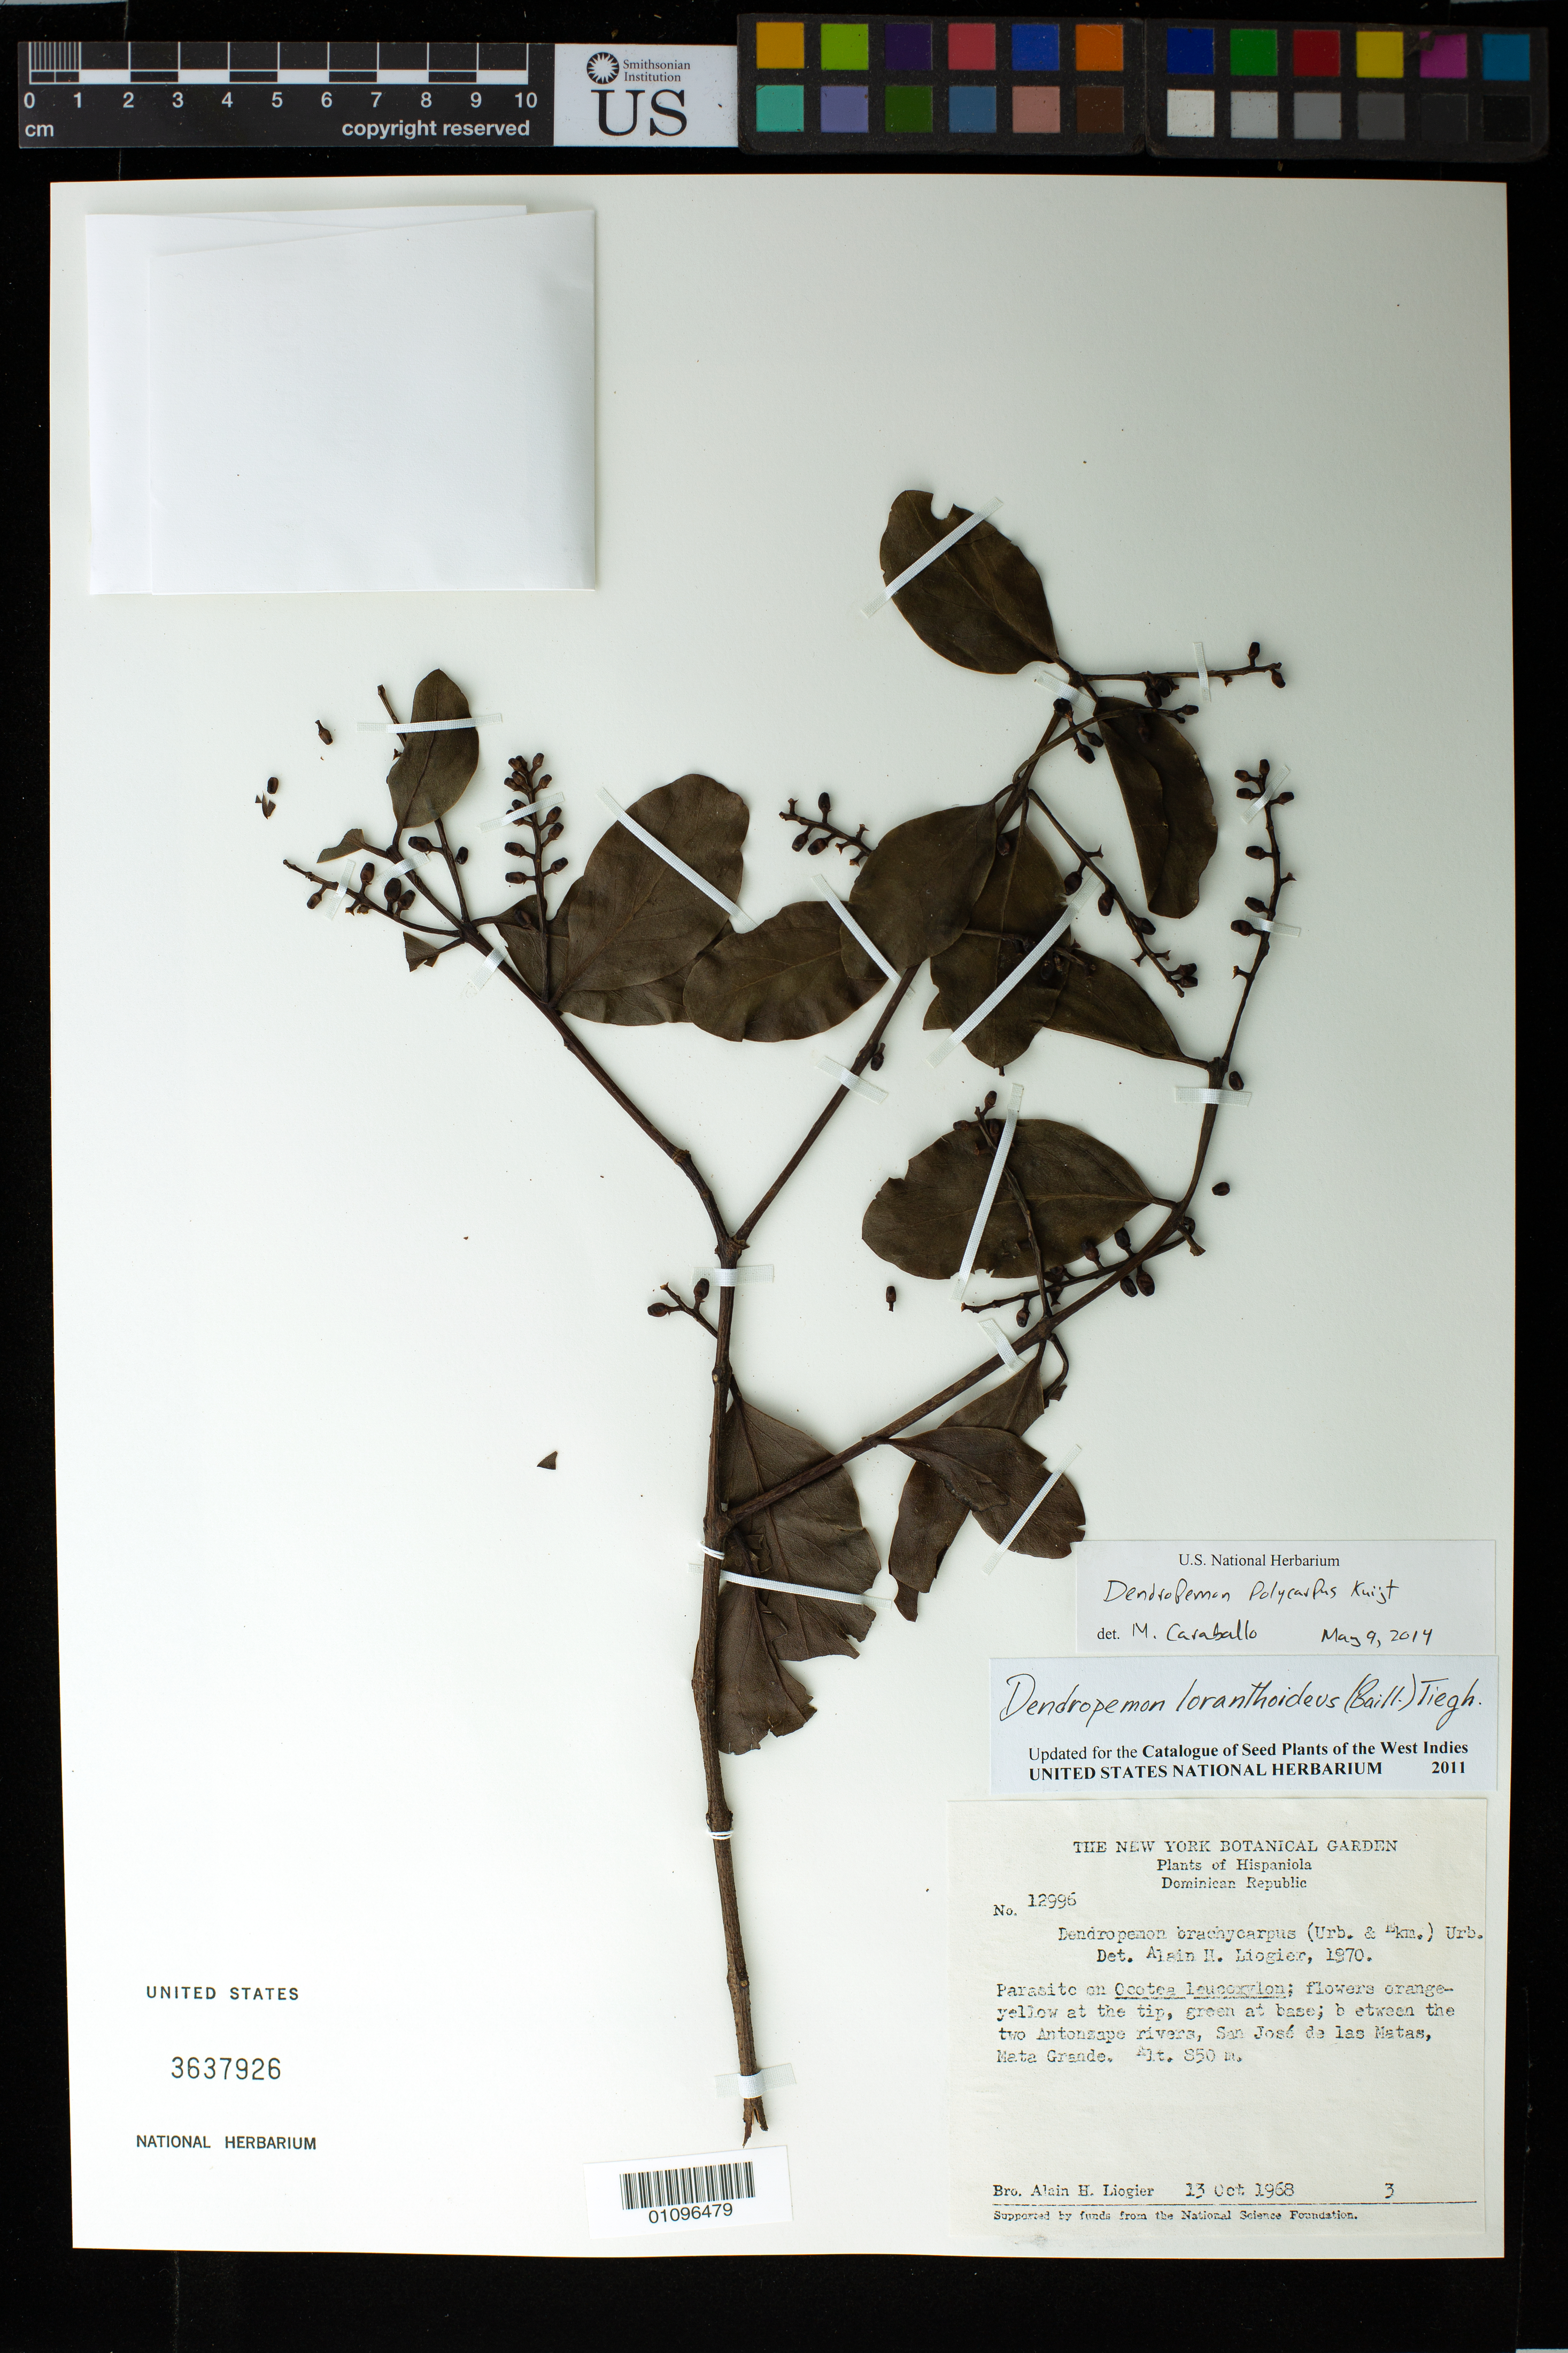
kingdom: Plantae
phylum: Tracheophyta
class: Magnoliopsida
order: Santalales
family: Loranthaceae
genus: Dendropemon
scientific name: Dendropemon polycarpus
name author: Kuijt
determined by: Caraballo-Ortiz, Marcos A., (MISS), University of Mississippi (UNITED STATES)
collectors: A. H. Liogier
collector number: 12996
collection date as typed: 13 Oct 1968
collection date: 1968-10-13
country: Dominican Republic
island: Hispaniola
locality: Mata Grande, between the two Antonzape rivers, San José de las Matas, Mata Grande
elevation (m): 850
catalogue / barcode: US 3637926